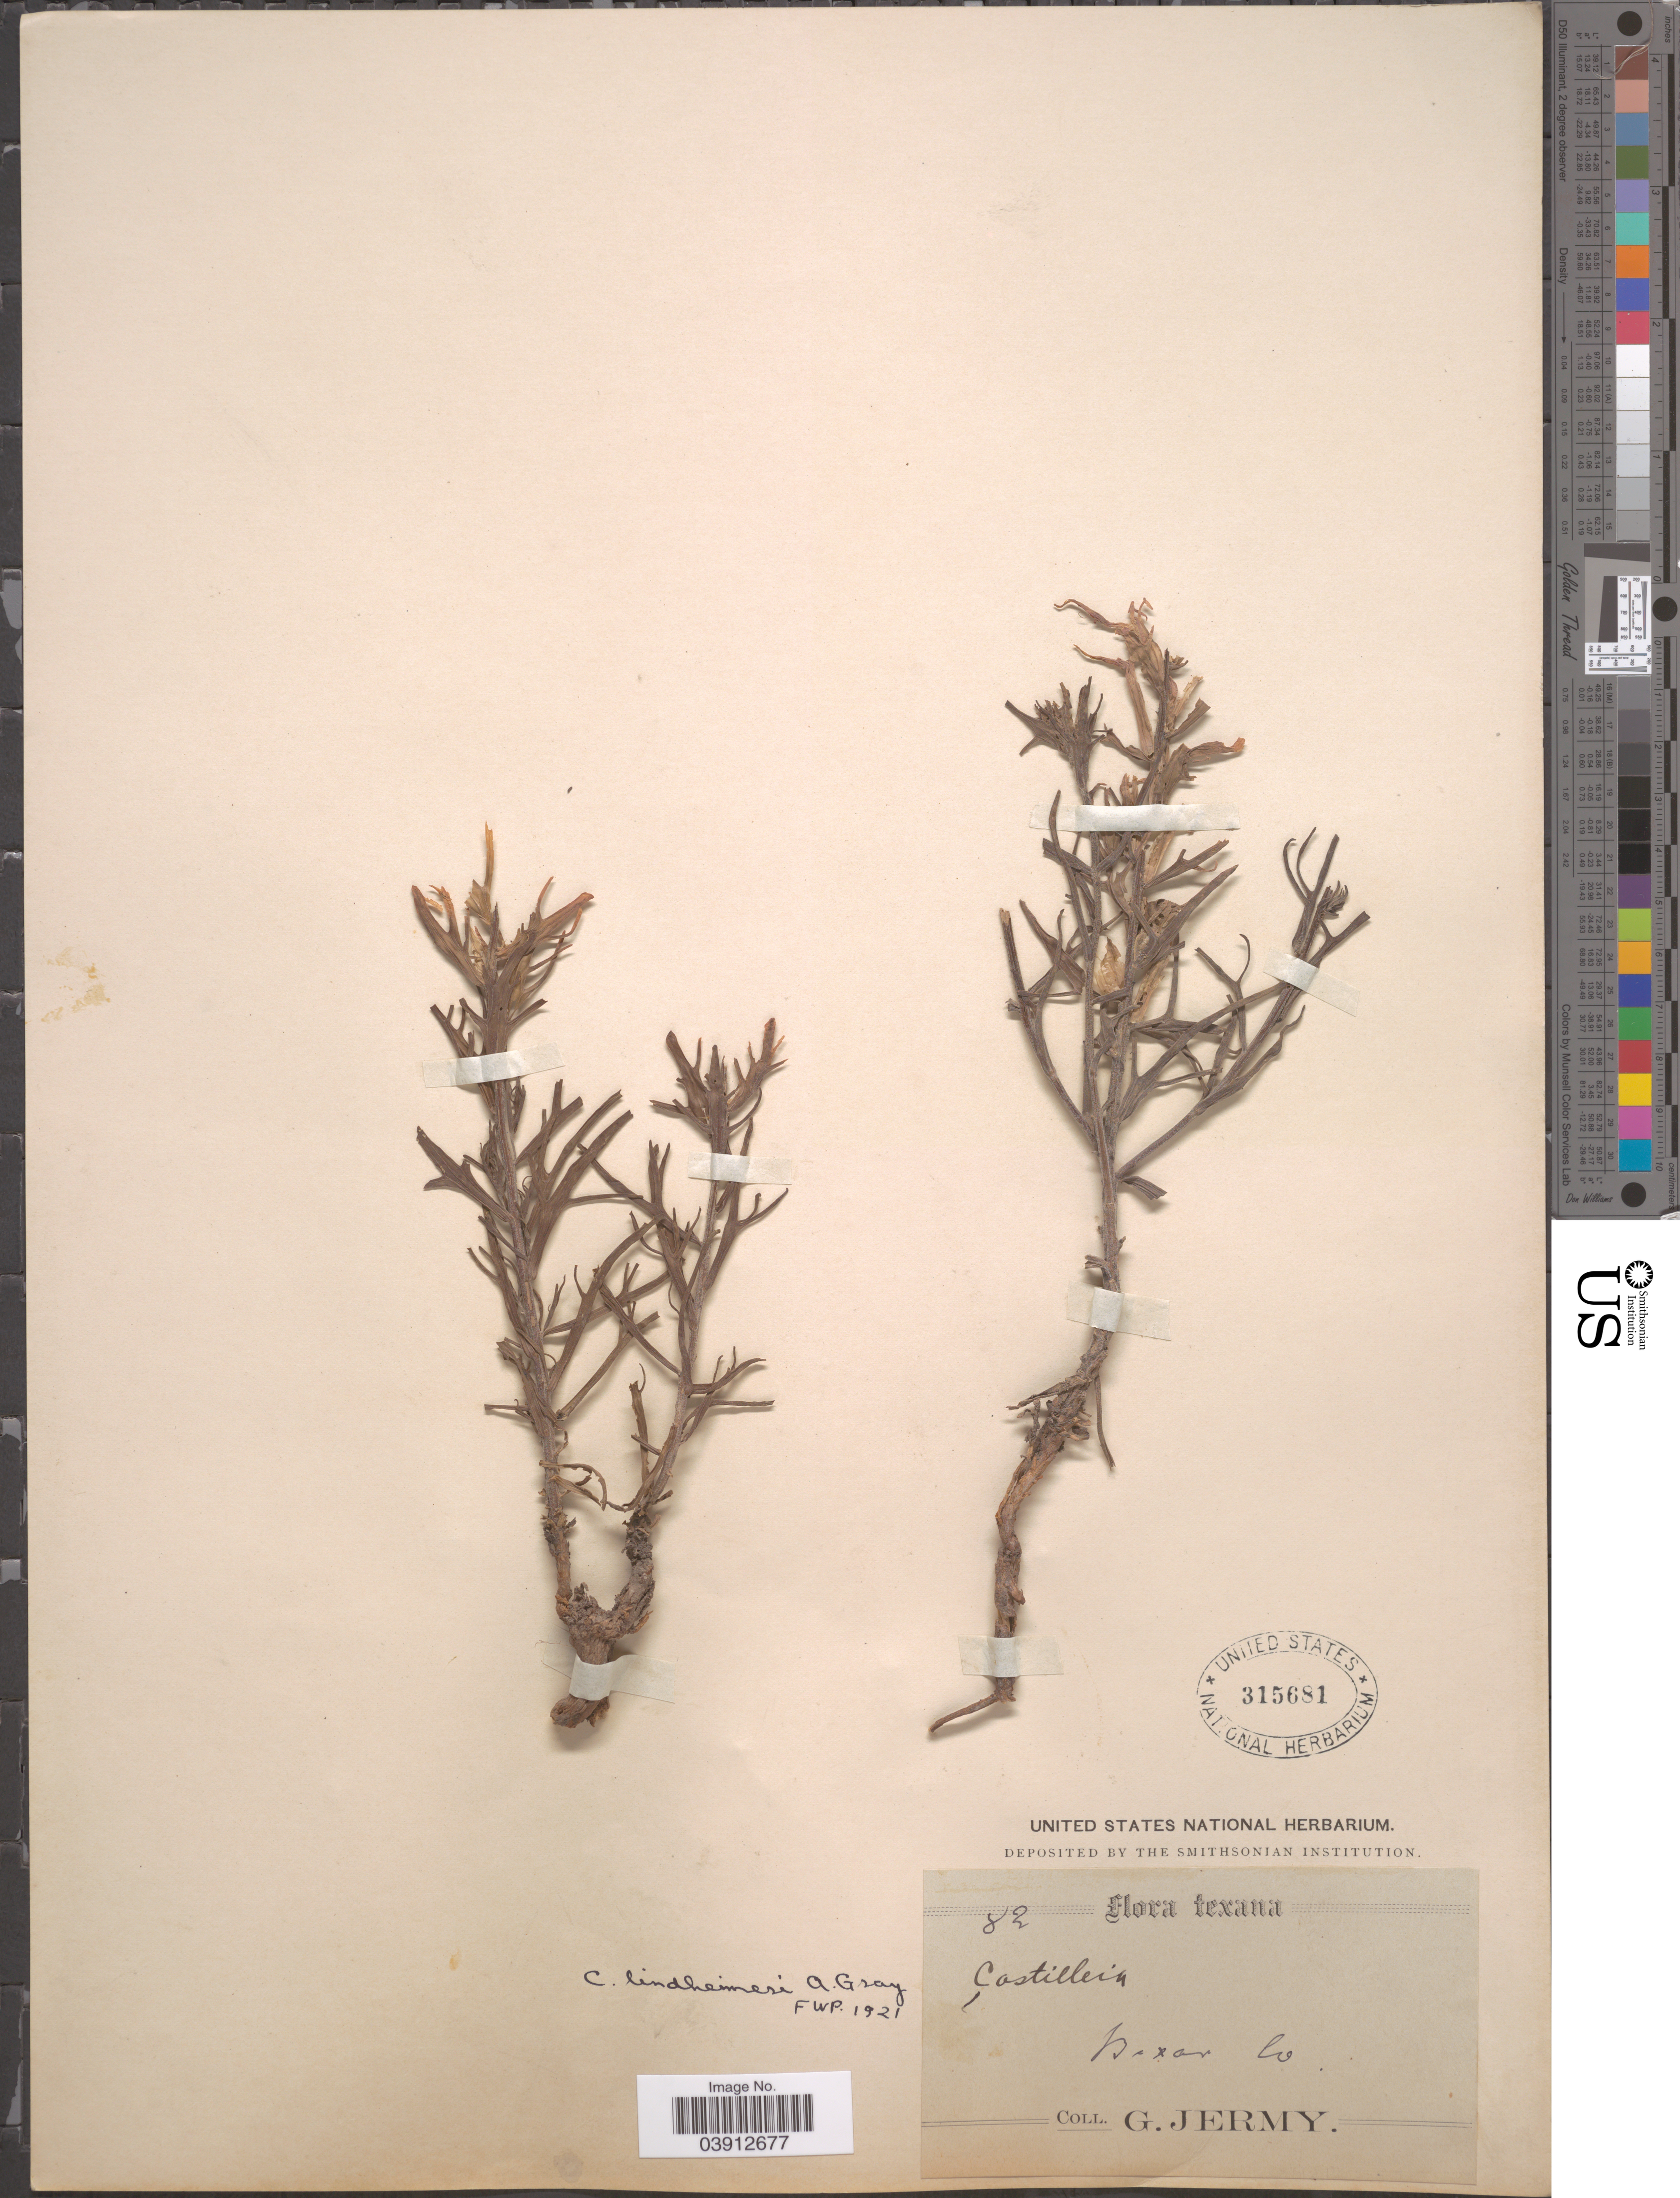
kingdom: Plantae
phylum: Tracheophyta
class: Magnoliopsida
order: Lamiales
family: Orobanchaceae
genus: Castilleja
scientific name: Castilleja lindheimeri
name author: A. Gray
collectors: G. Jermy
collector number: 82*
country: United States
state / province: Texas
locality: Bexar Co.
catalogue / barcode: US 315681